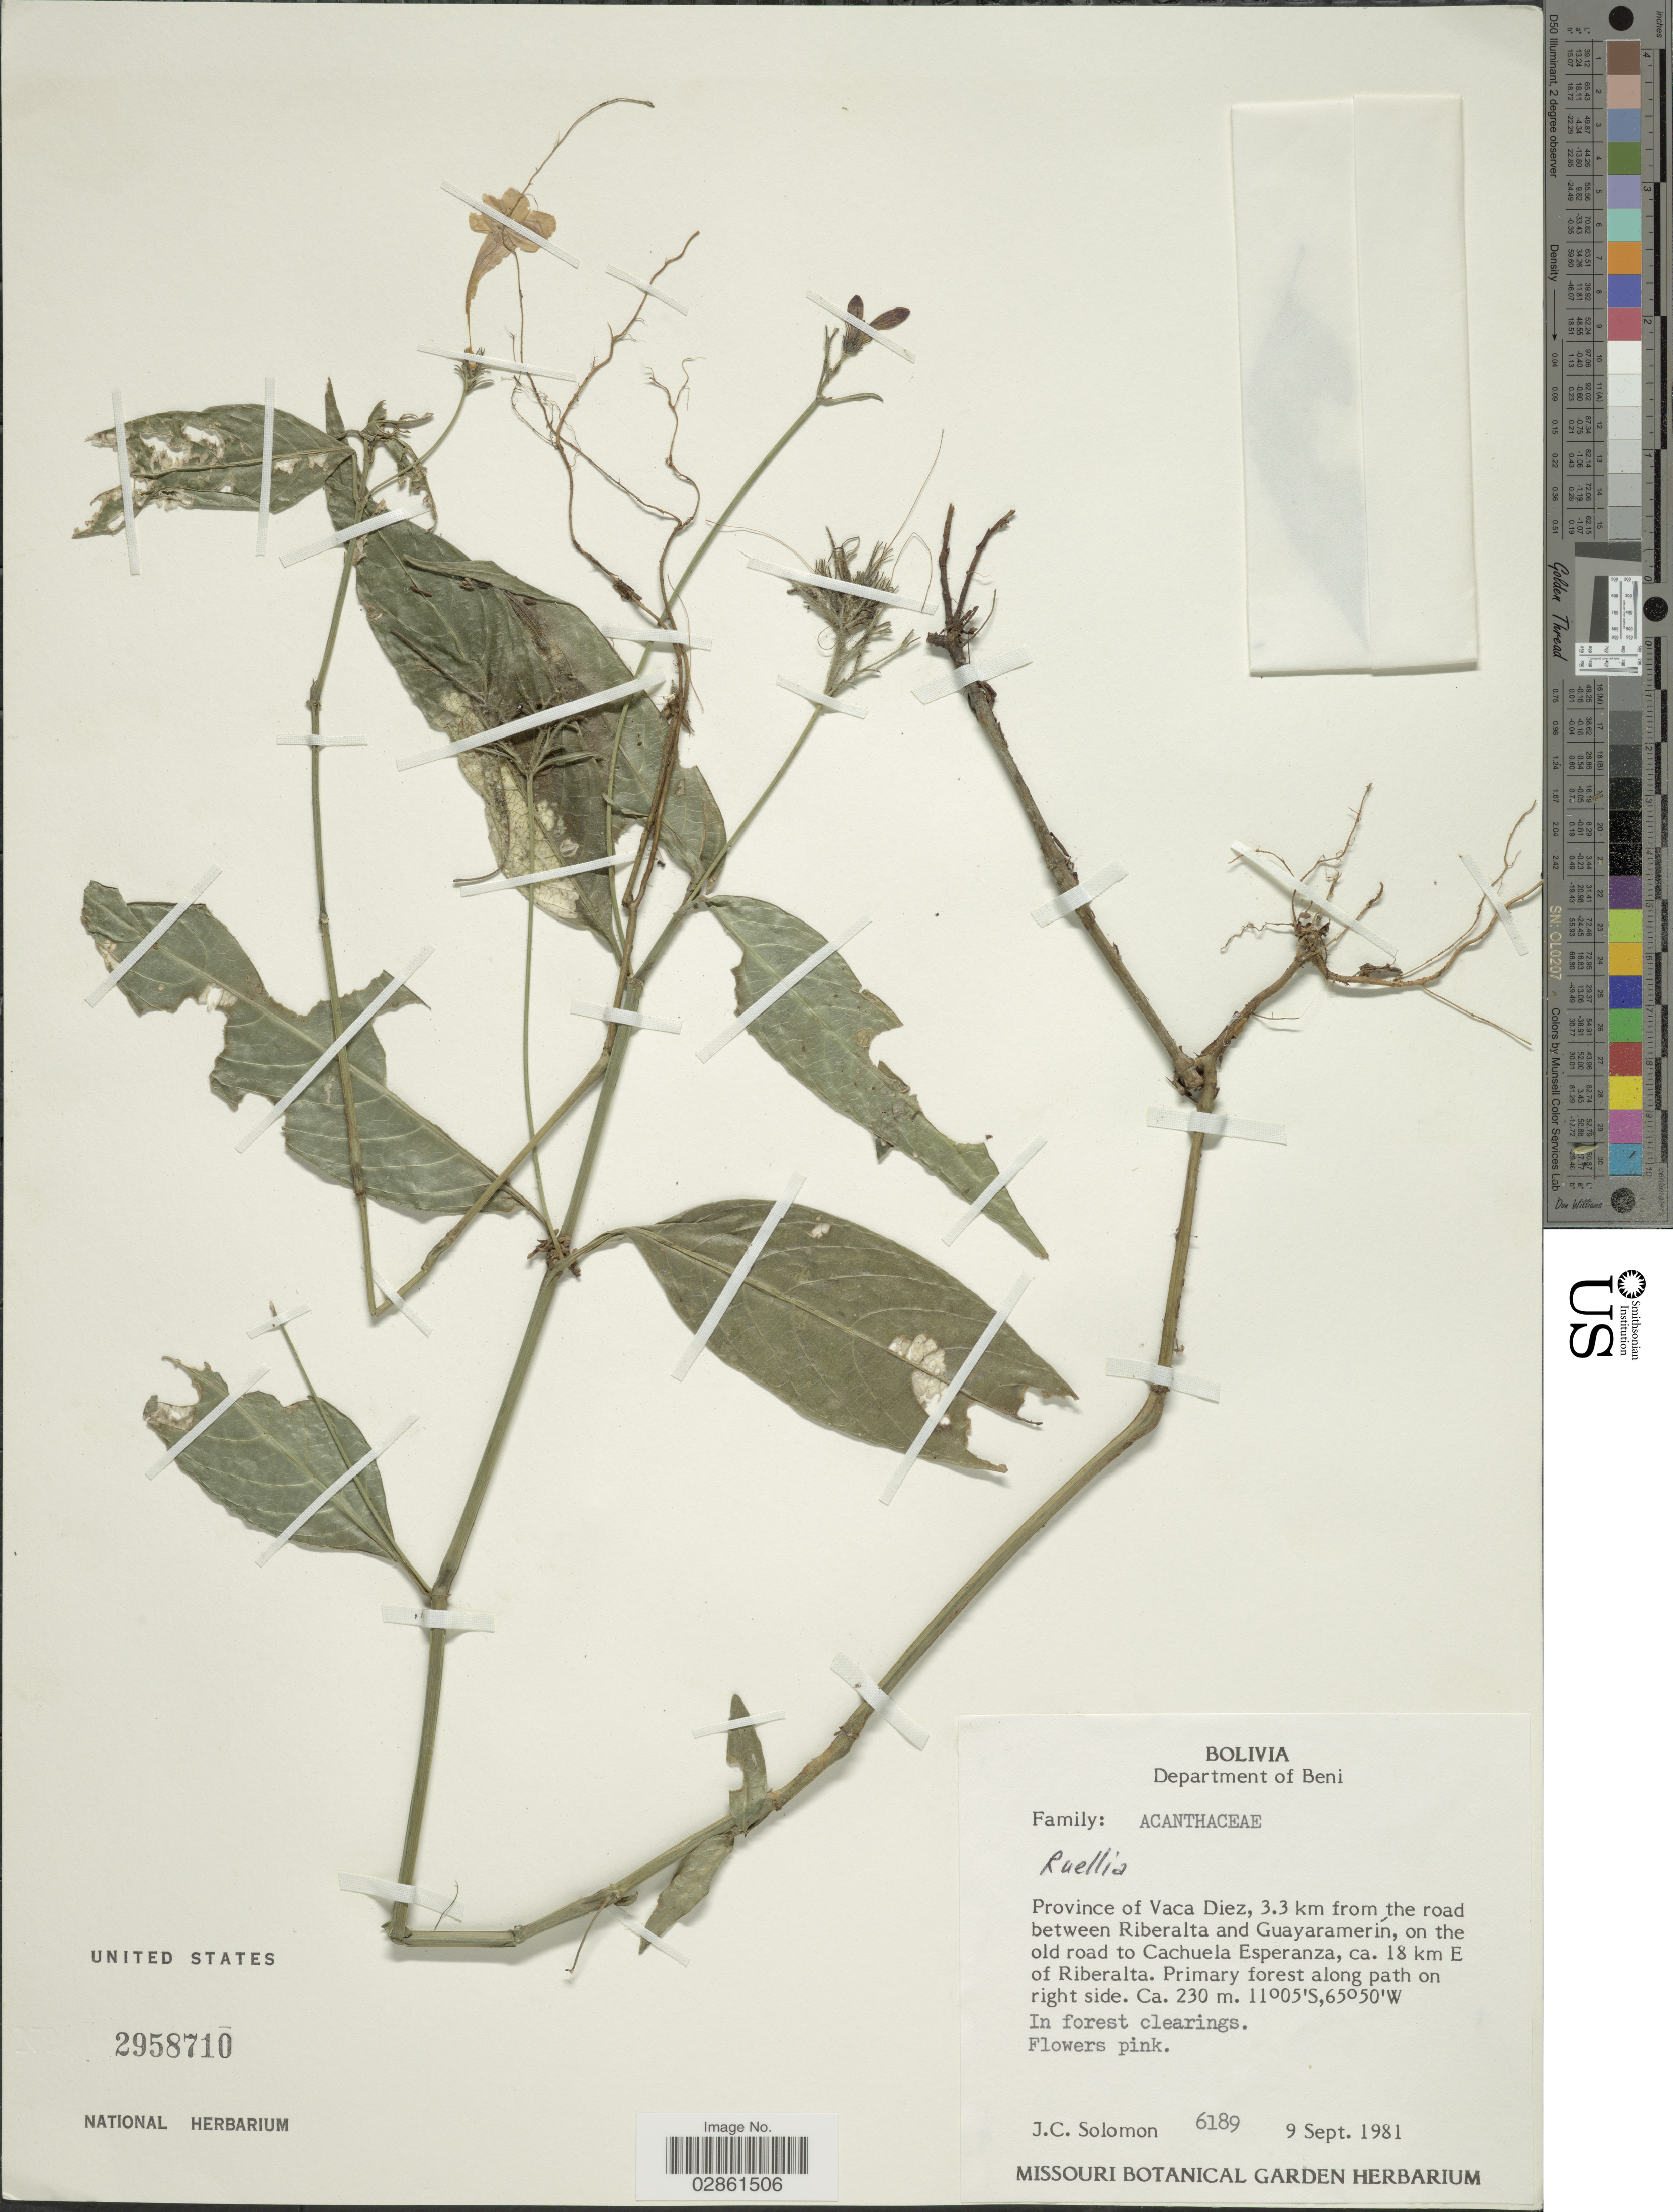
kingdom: Plantae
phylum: Tracheophyta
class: Magnoliopsida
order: Lamiales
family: Acanthaceae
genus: Ruellia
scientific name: Ruellia nitida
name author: (Nees) Wassh. & J.R.I. Wood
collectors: J. C. Solomon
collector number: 6189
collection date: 1981-09-09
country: Bolivia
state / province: Beni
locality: Department of Beni. Province of Vaca Diez, 3.3 km from the road between Riberalta and Guayaramerín, on the old road to Cachuela Esperanza, ca. 18 km E of Riberalta.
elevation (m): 230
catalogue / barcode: US 2958710